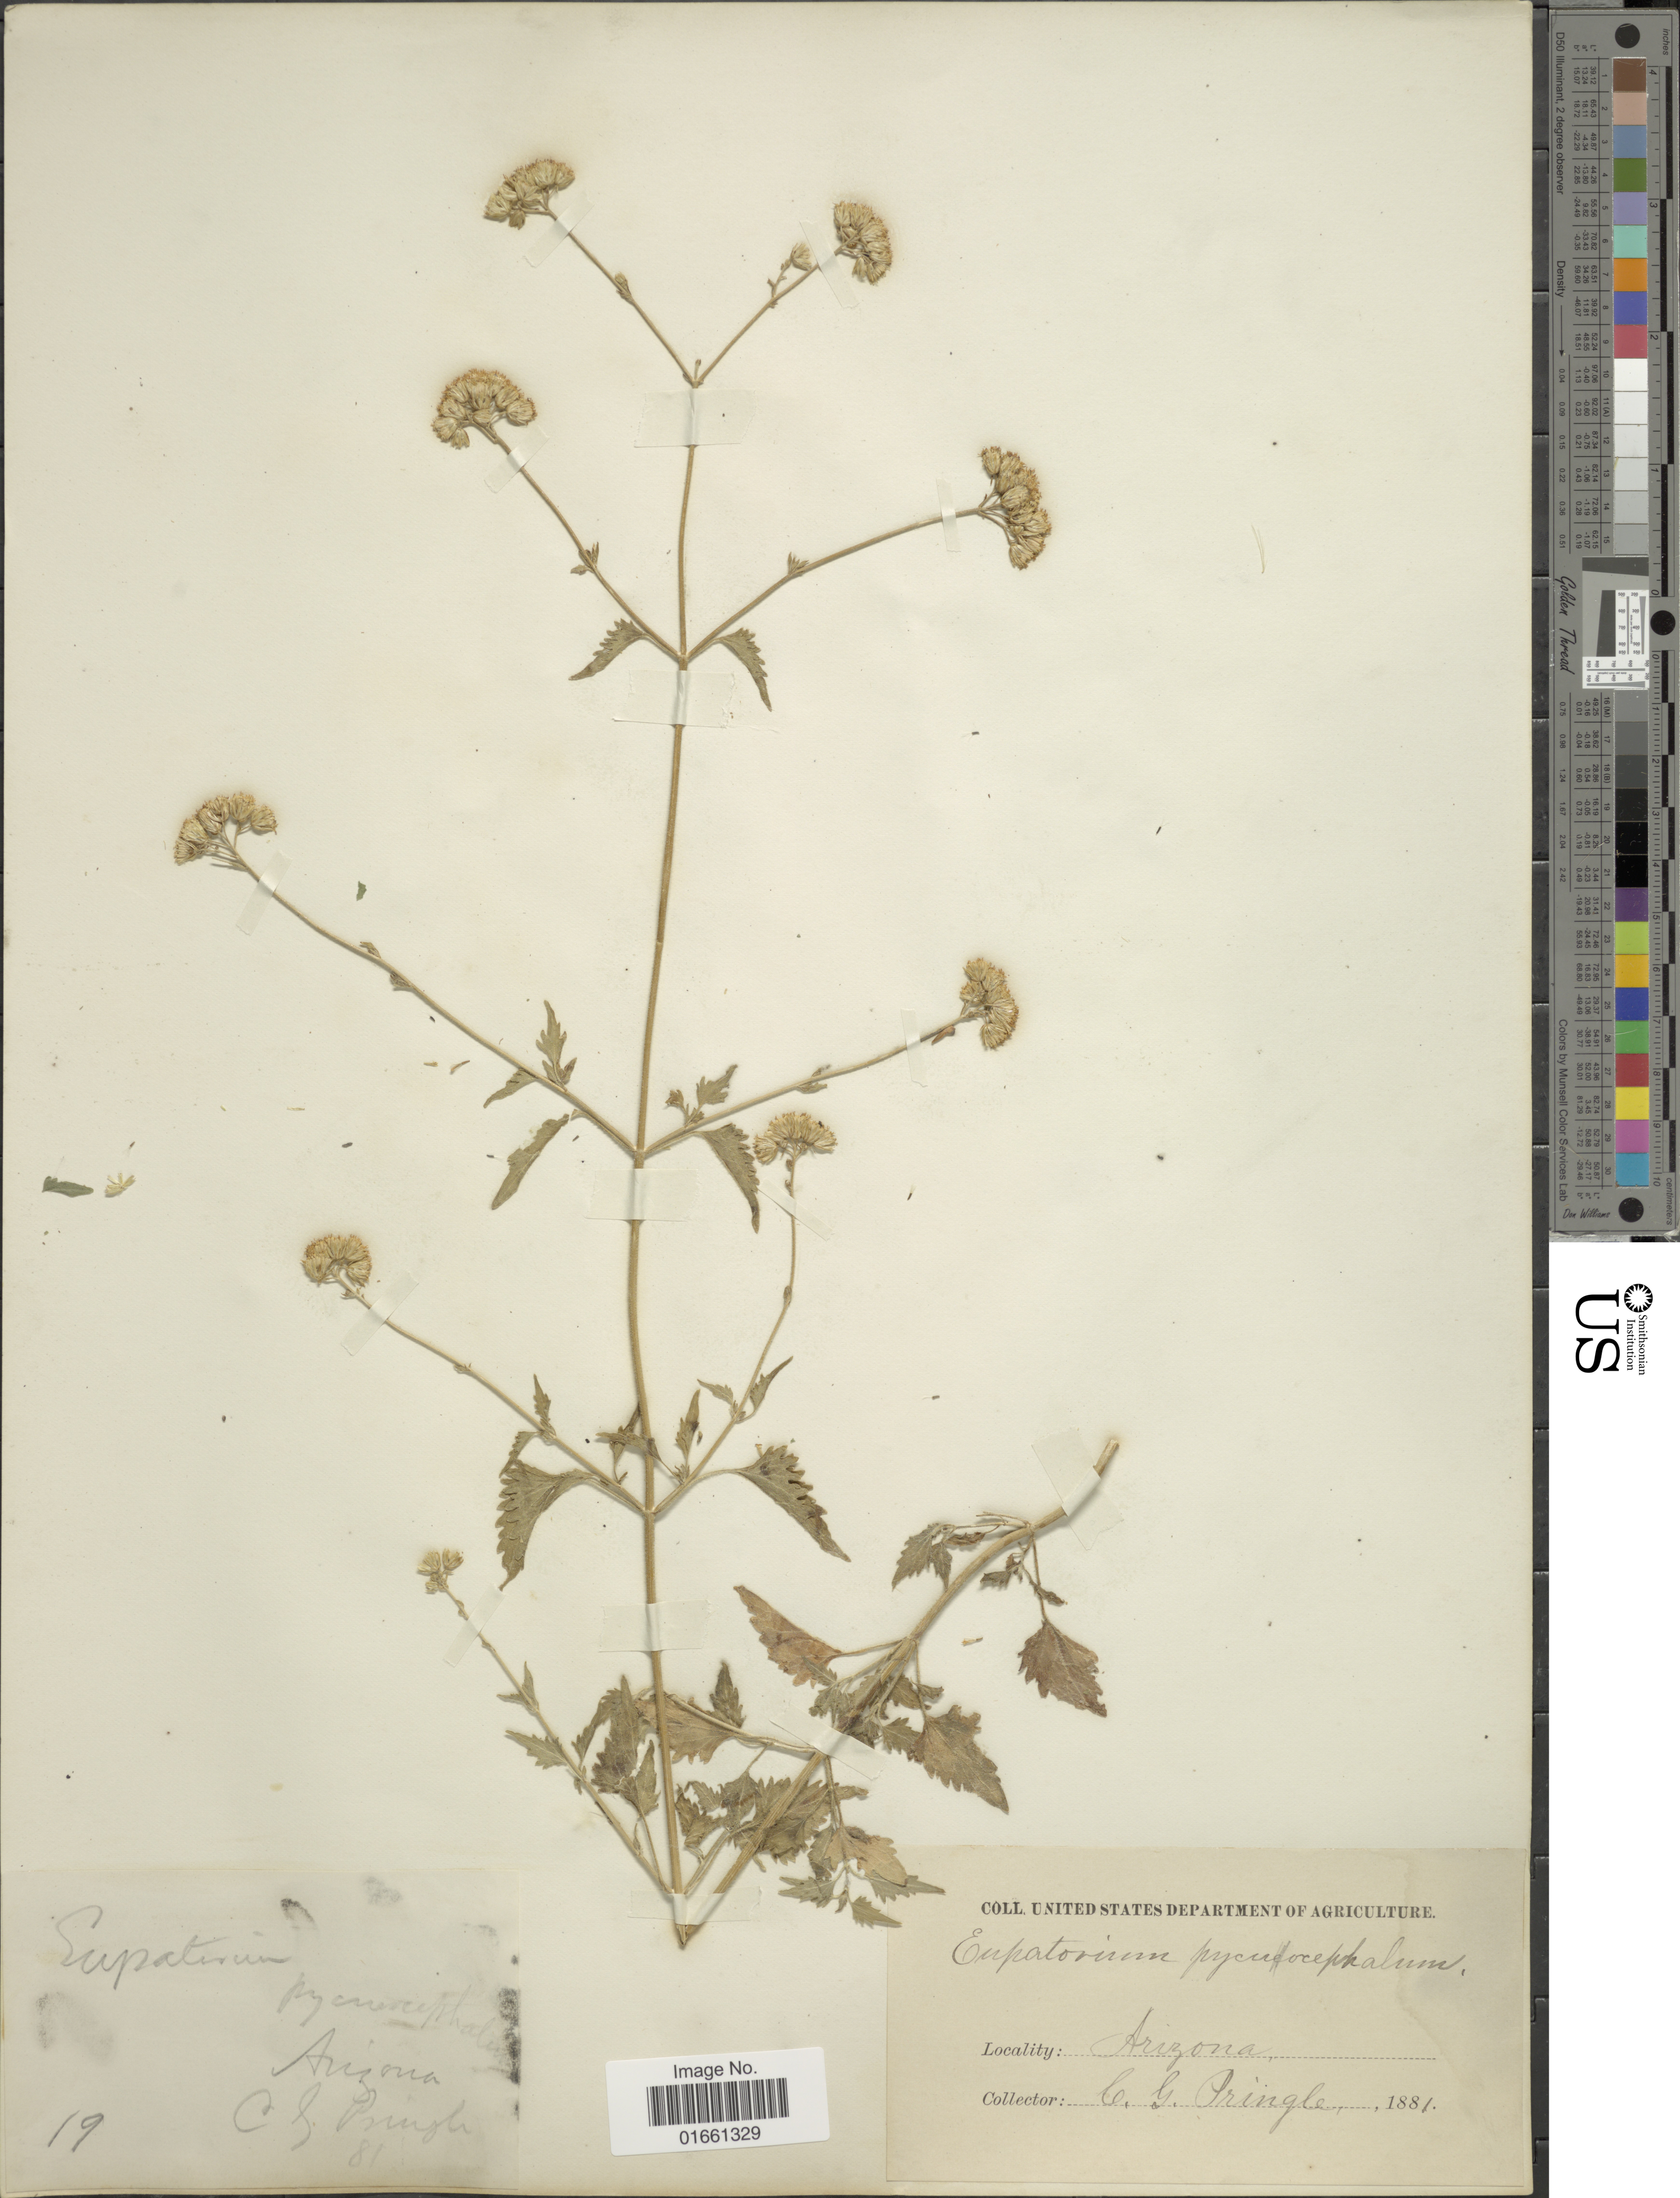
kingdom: Plantae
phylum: Tracheophyta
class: Magnoliopsida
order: Asterales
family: Asteraceae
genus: Fleischmannia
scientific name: Fleischmannia sonorae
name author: (A. Gray) R.M. King & H. Rob.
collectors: C. G. Pringle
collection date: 1881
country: United States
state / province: Arizona